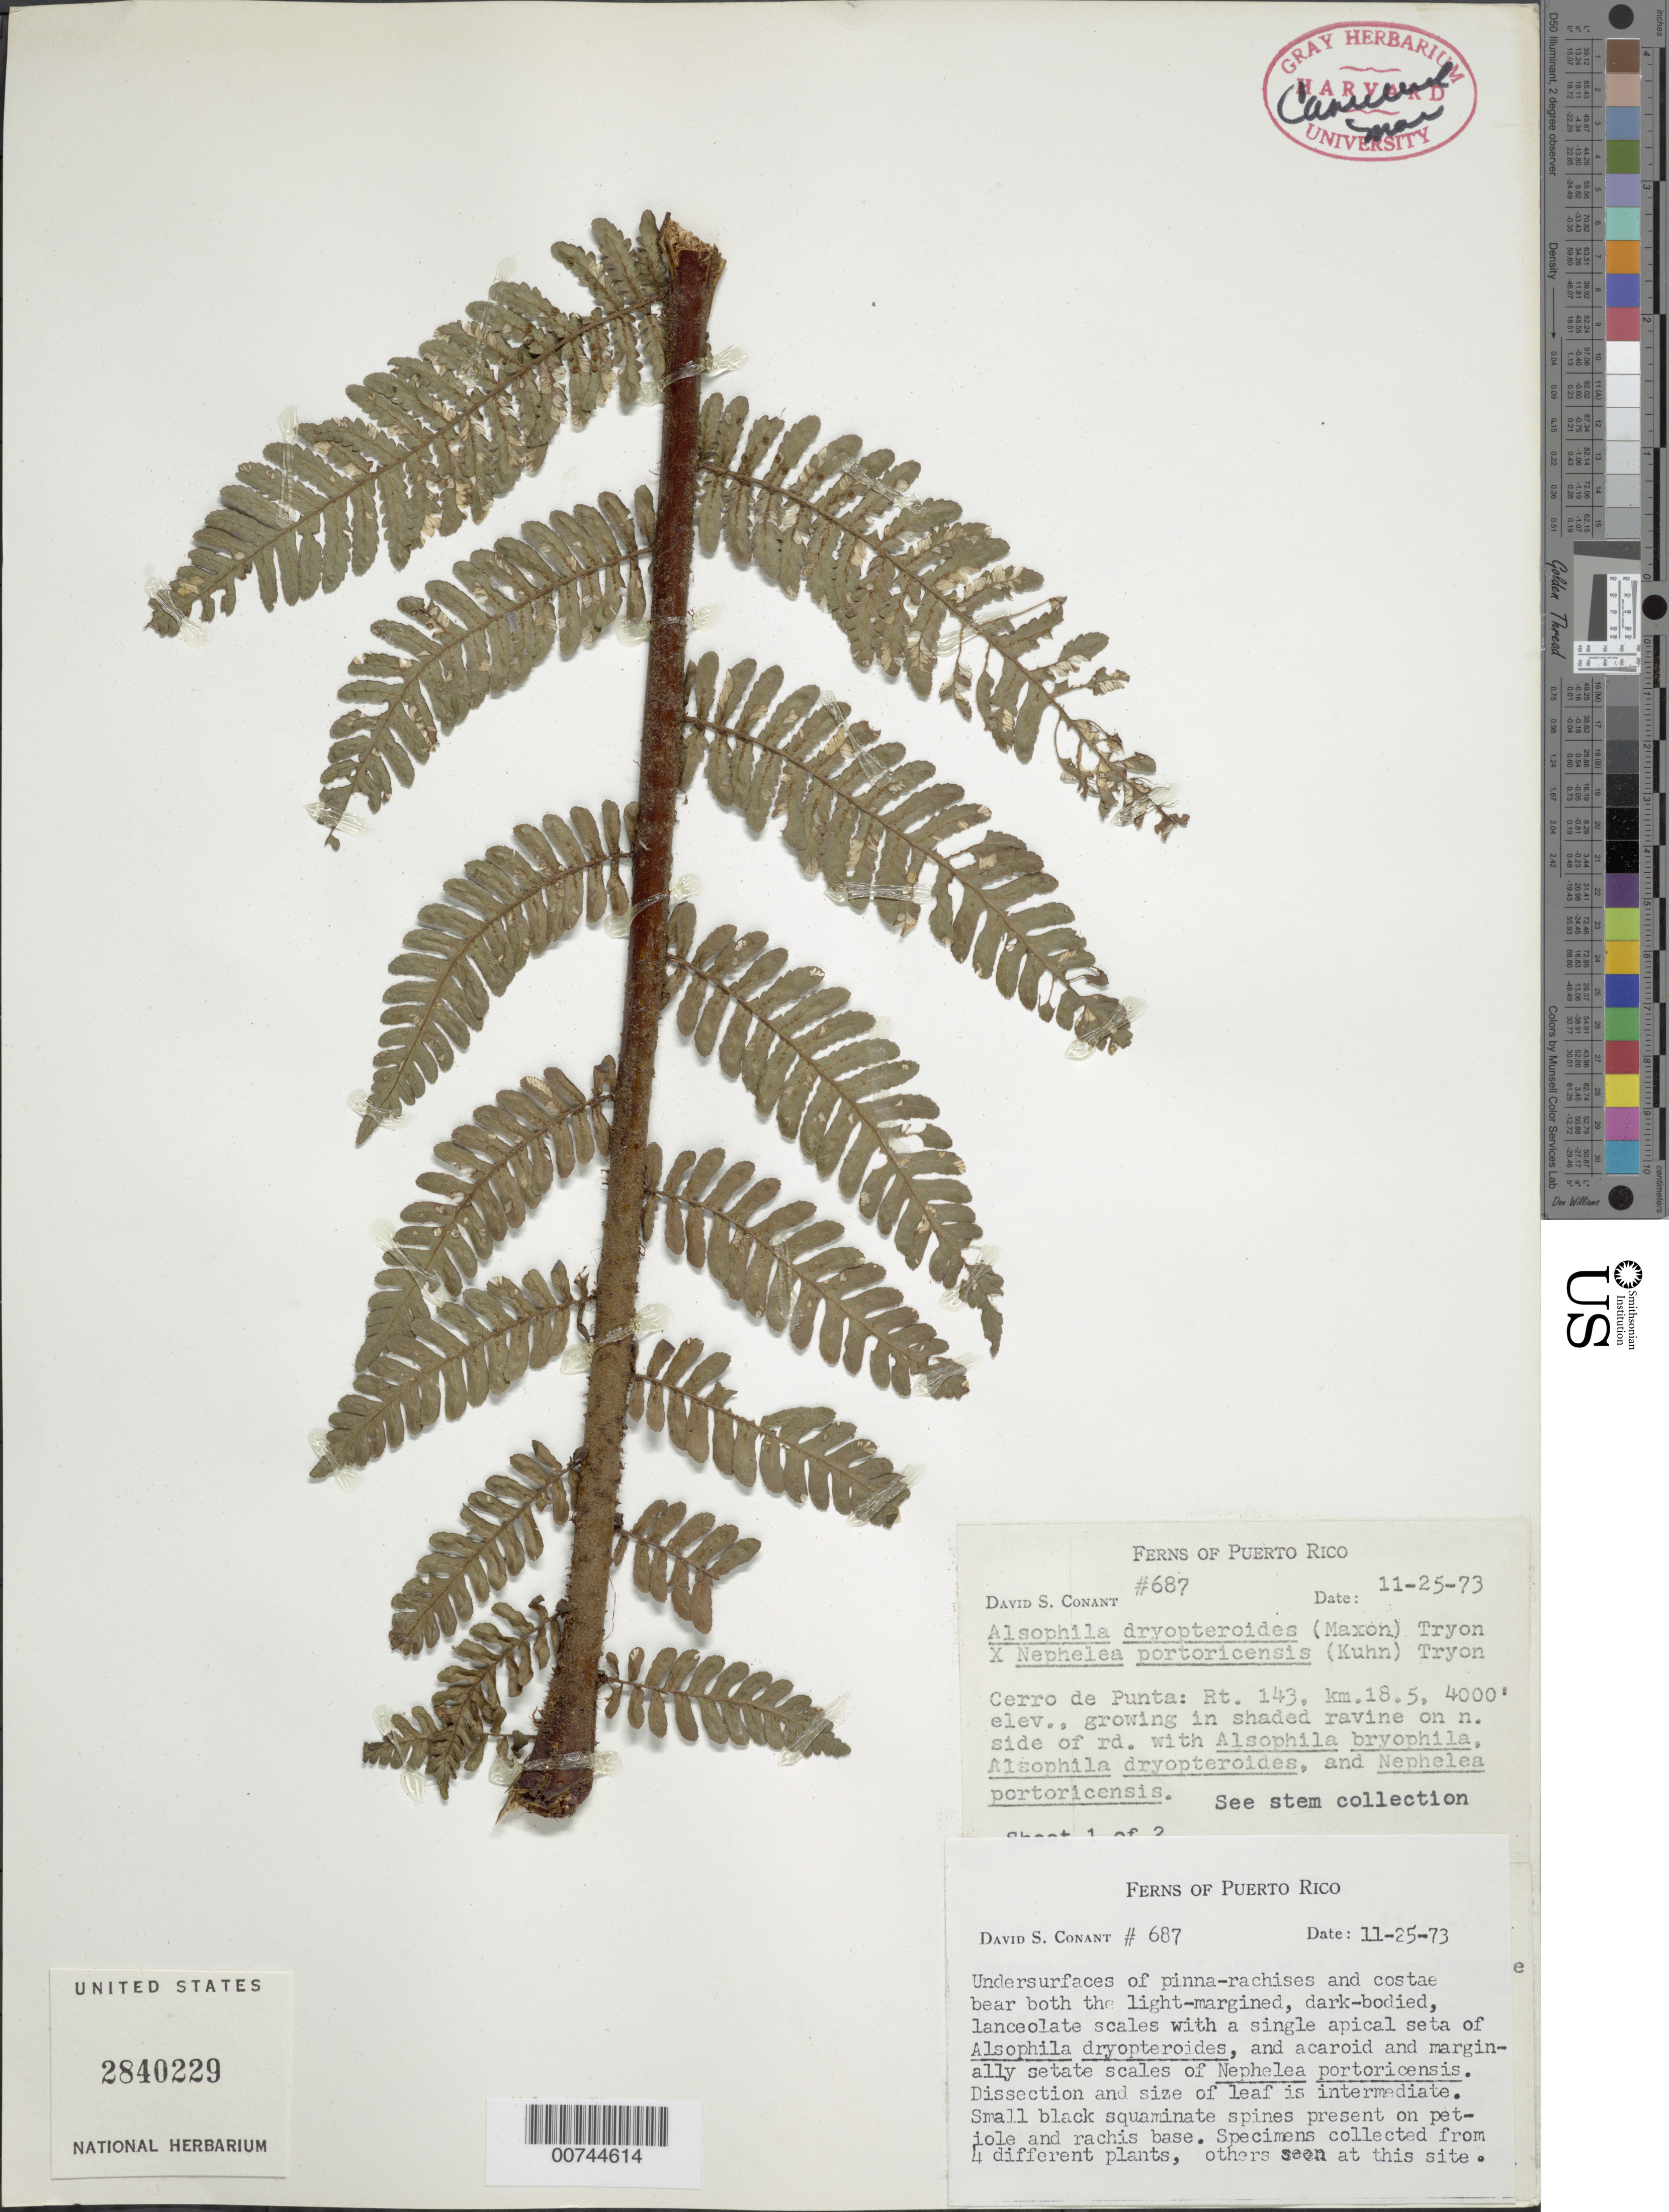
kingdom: Plantae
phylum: Tracheophyta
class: Polypodiopsida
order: Cyatheales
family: Cyatheaceae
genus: Alsophila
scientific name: Alsophila dryopteroides x A. portoricensis (Spreng. ex Kuhn) D.S. Conant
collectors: D. S. Conant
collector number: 687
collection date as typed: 25 Nov 1973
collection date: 1973-11-25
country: Puerto Rico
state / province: Jayuya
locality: Cerro de Punta: Rt. 143, km 18.5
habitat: Growing in shaded ravine on N. side of road with Alsophila bryophila, A. dryopteroides, and Nephelea portoricensis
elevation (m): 1219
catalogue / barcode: US 2840229